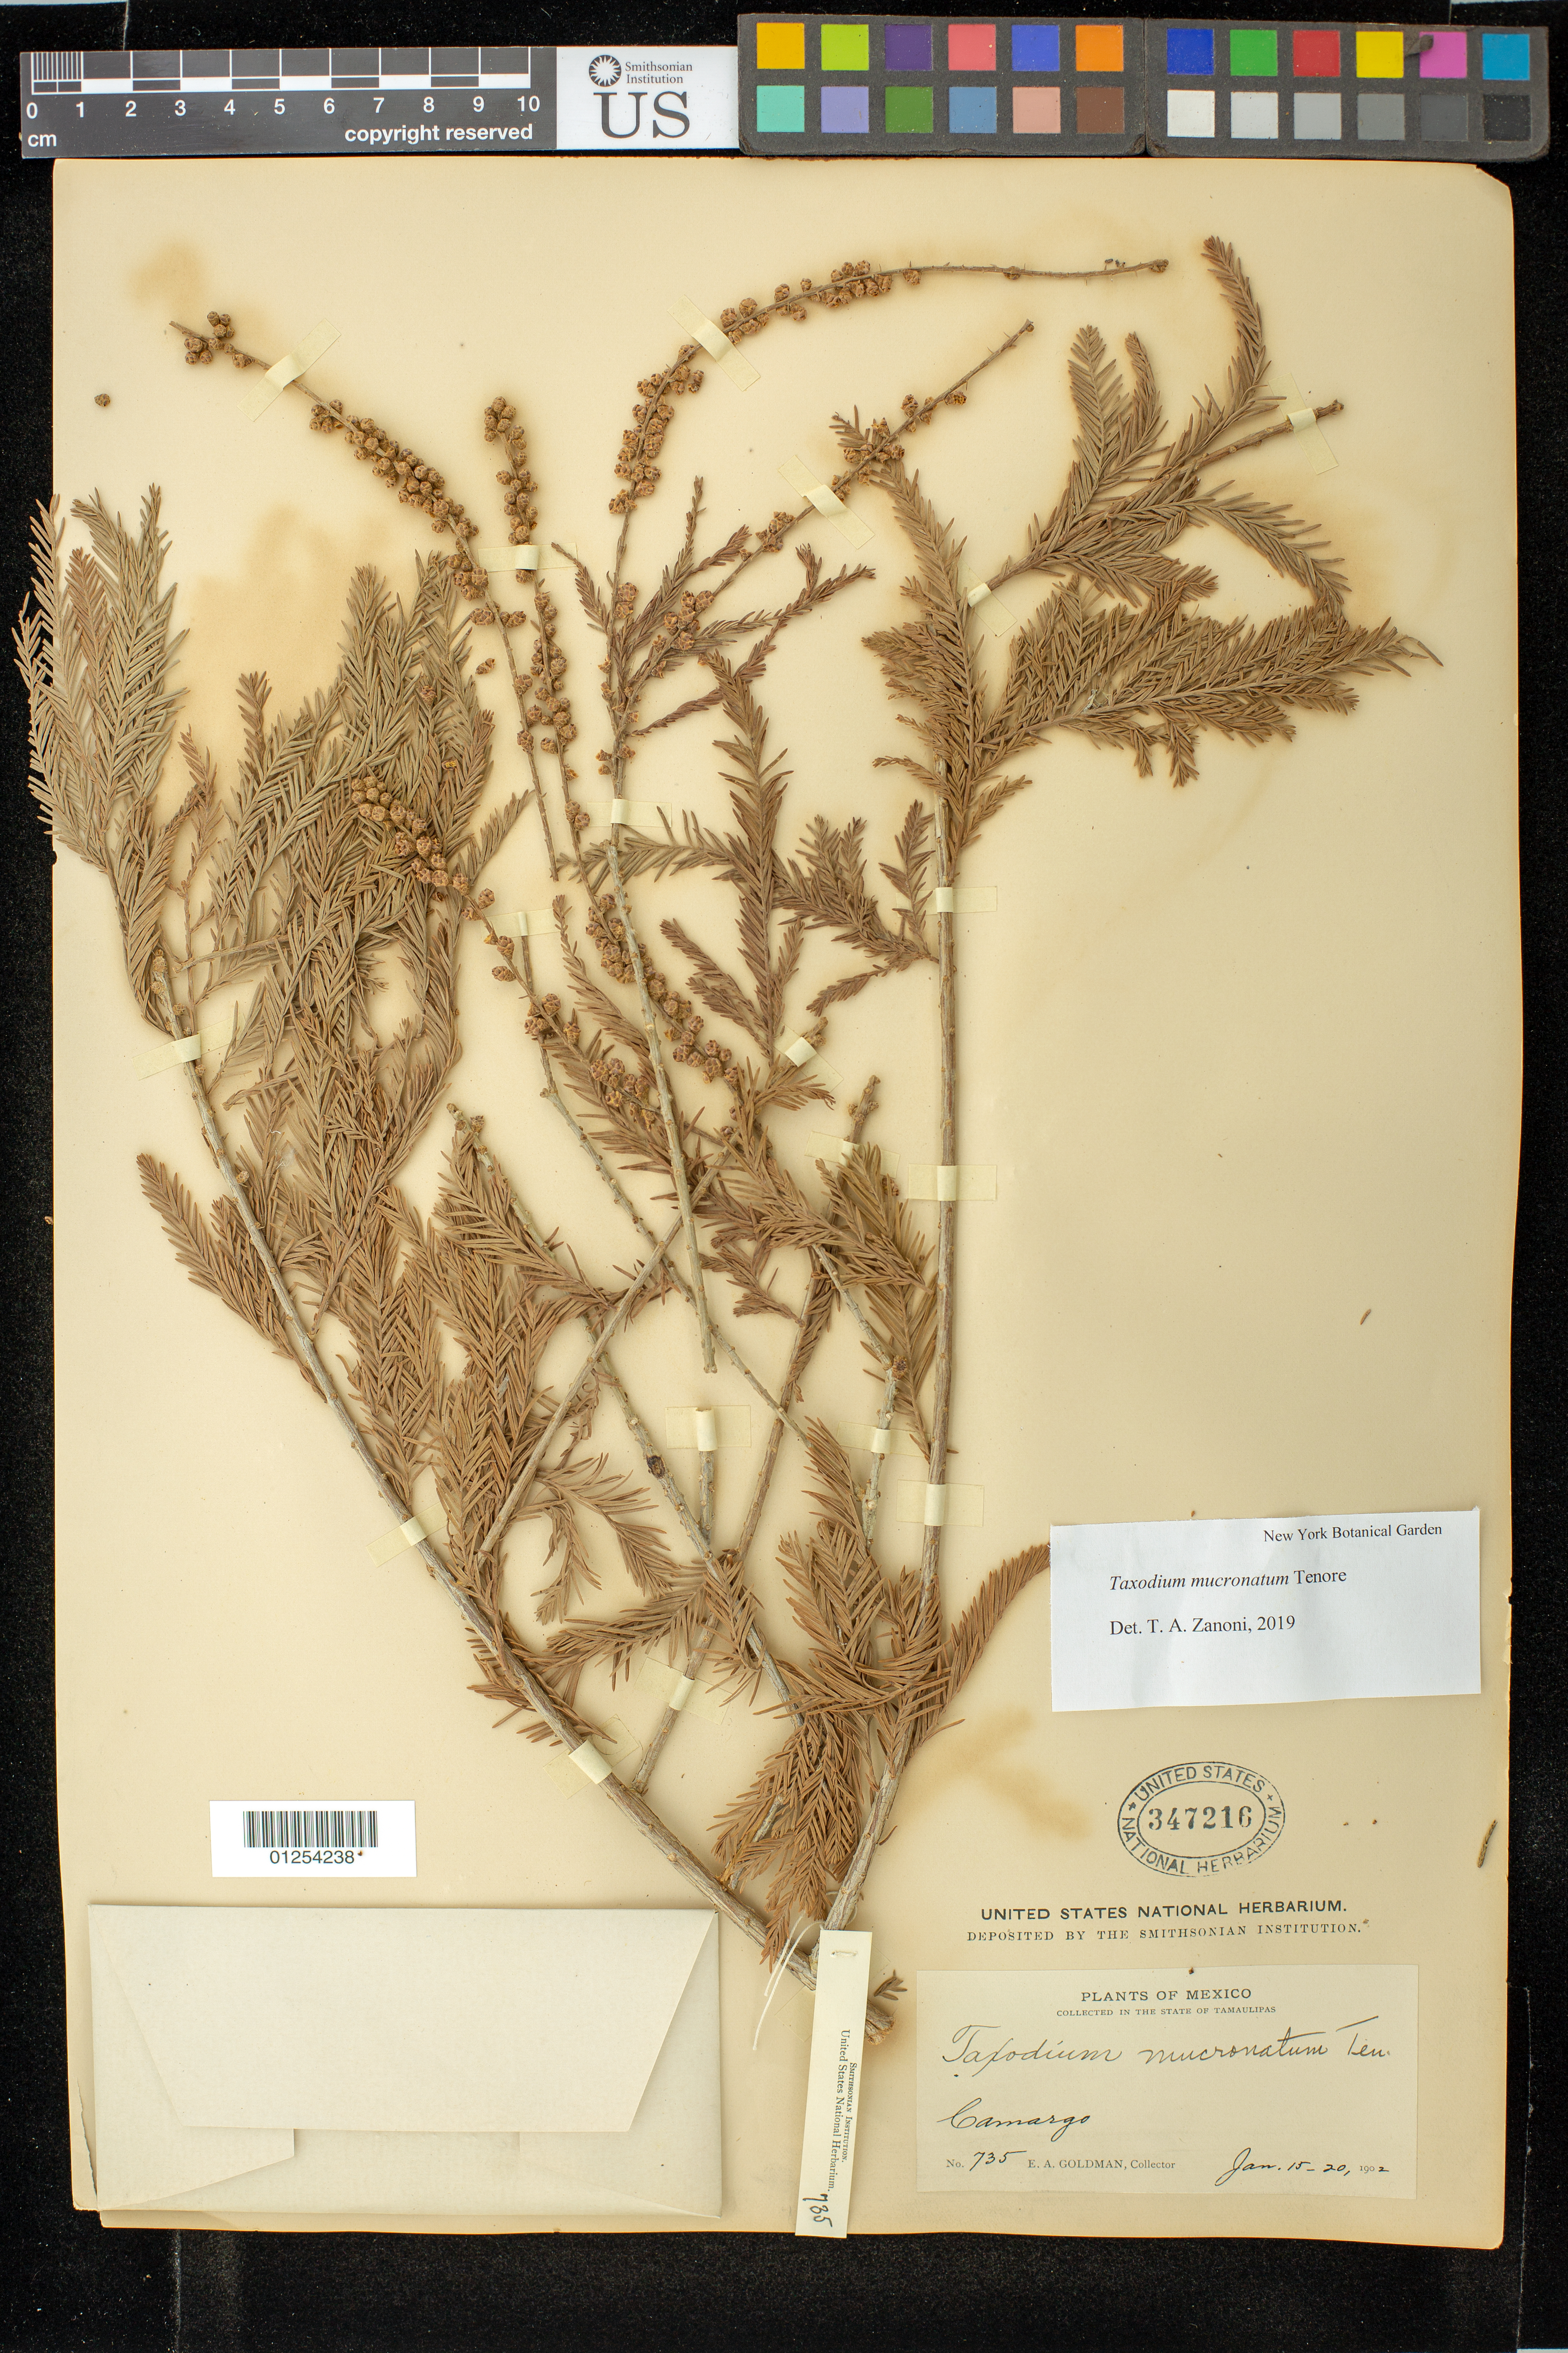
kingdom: Plantae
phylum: Tracheophyta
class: Pinopsida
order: Pinales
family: Cupressaceae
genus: Taxodium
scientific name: Taxodium mucronatum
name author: Ten.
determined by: Zanoni, T. A., (NY), New York Botanical Garden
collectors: E. A. Goldman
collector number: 735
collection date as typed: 15 Jan 1902 to 20 Jan 1902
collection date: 1902-01-15/1902-01-20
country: Mexico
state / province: Tamaulipas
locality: Camargo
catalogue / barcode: US 347216